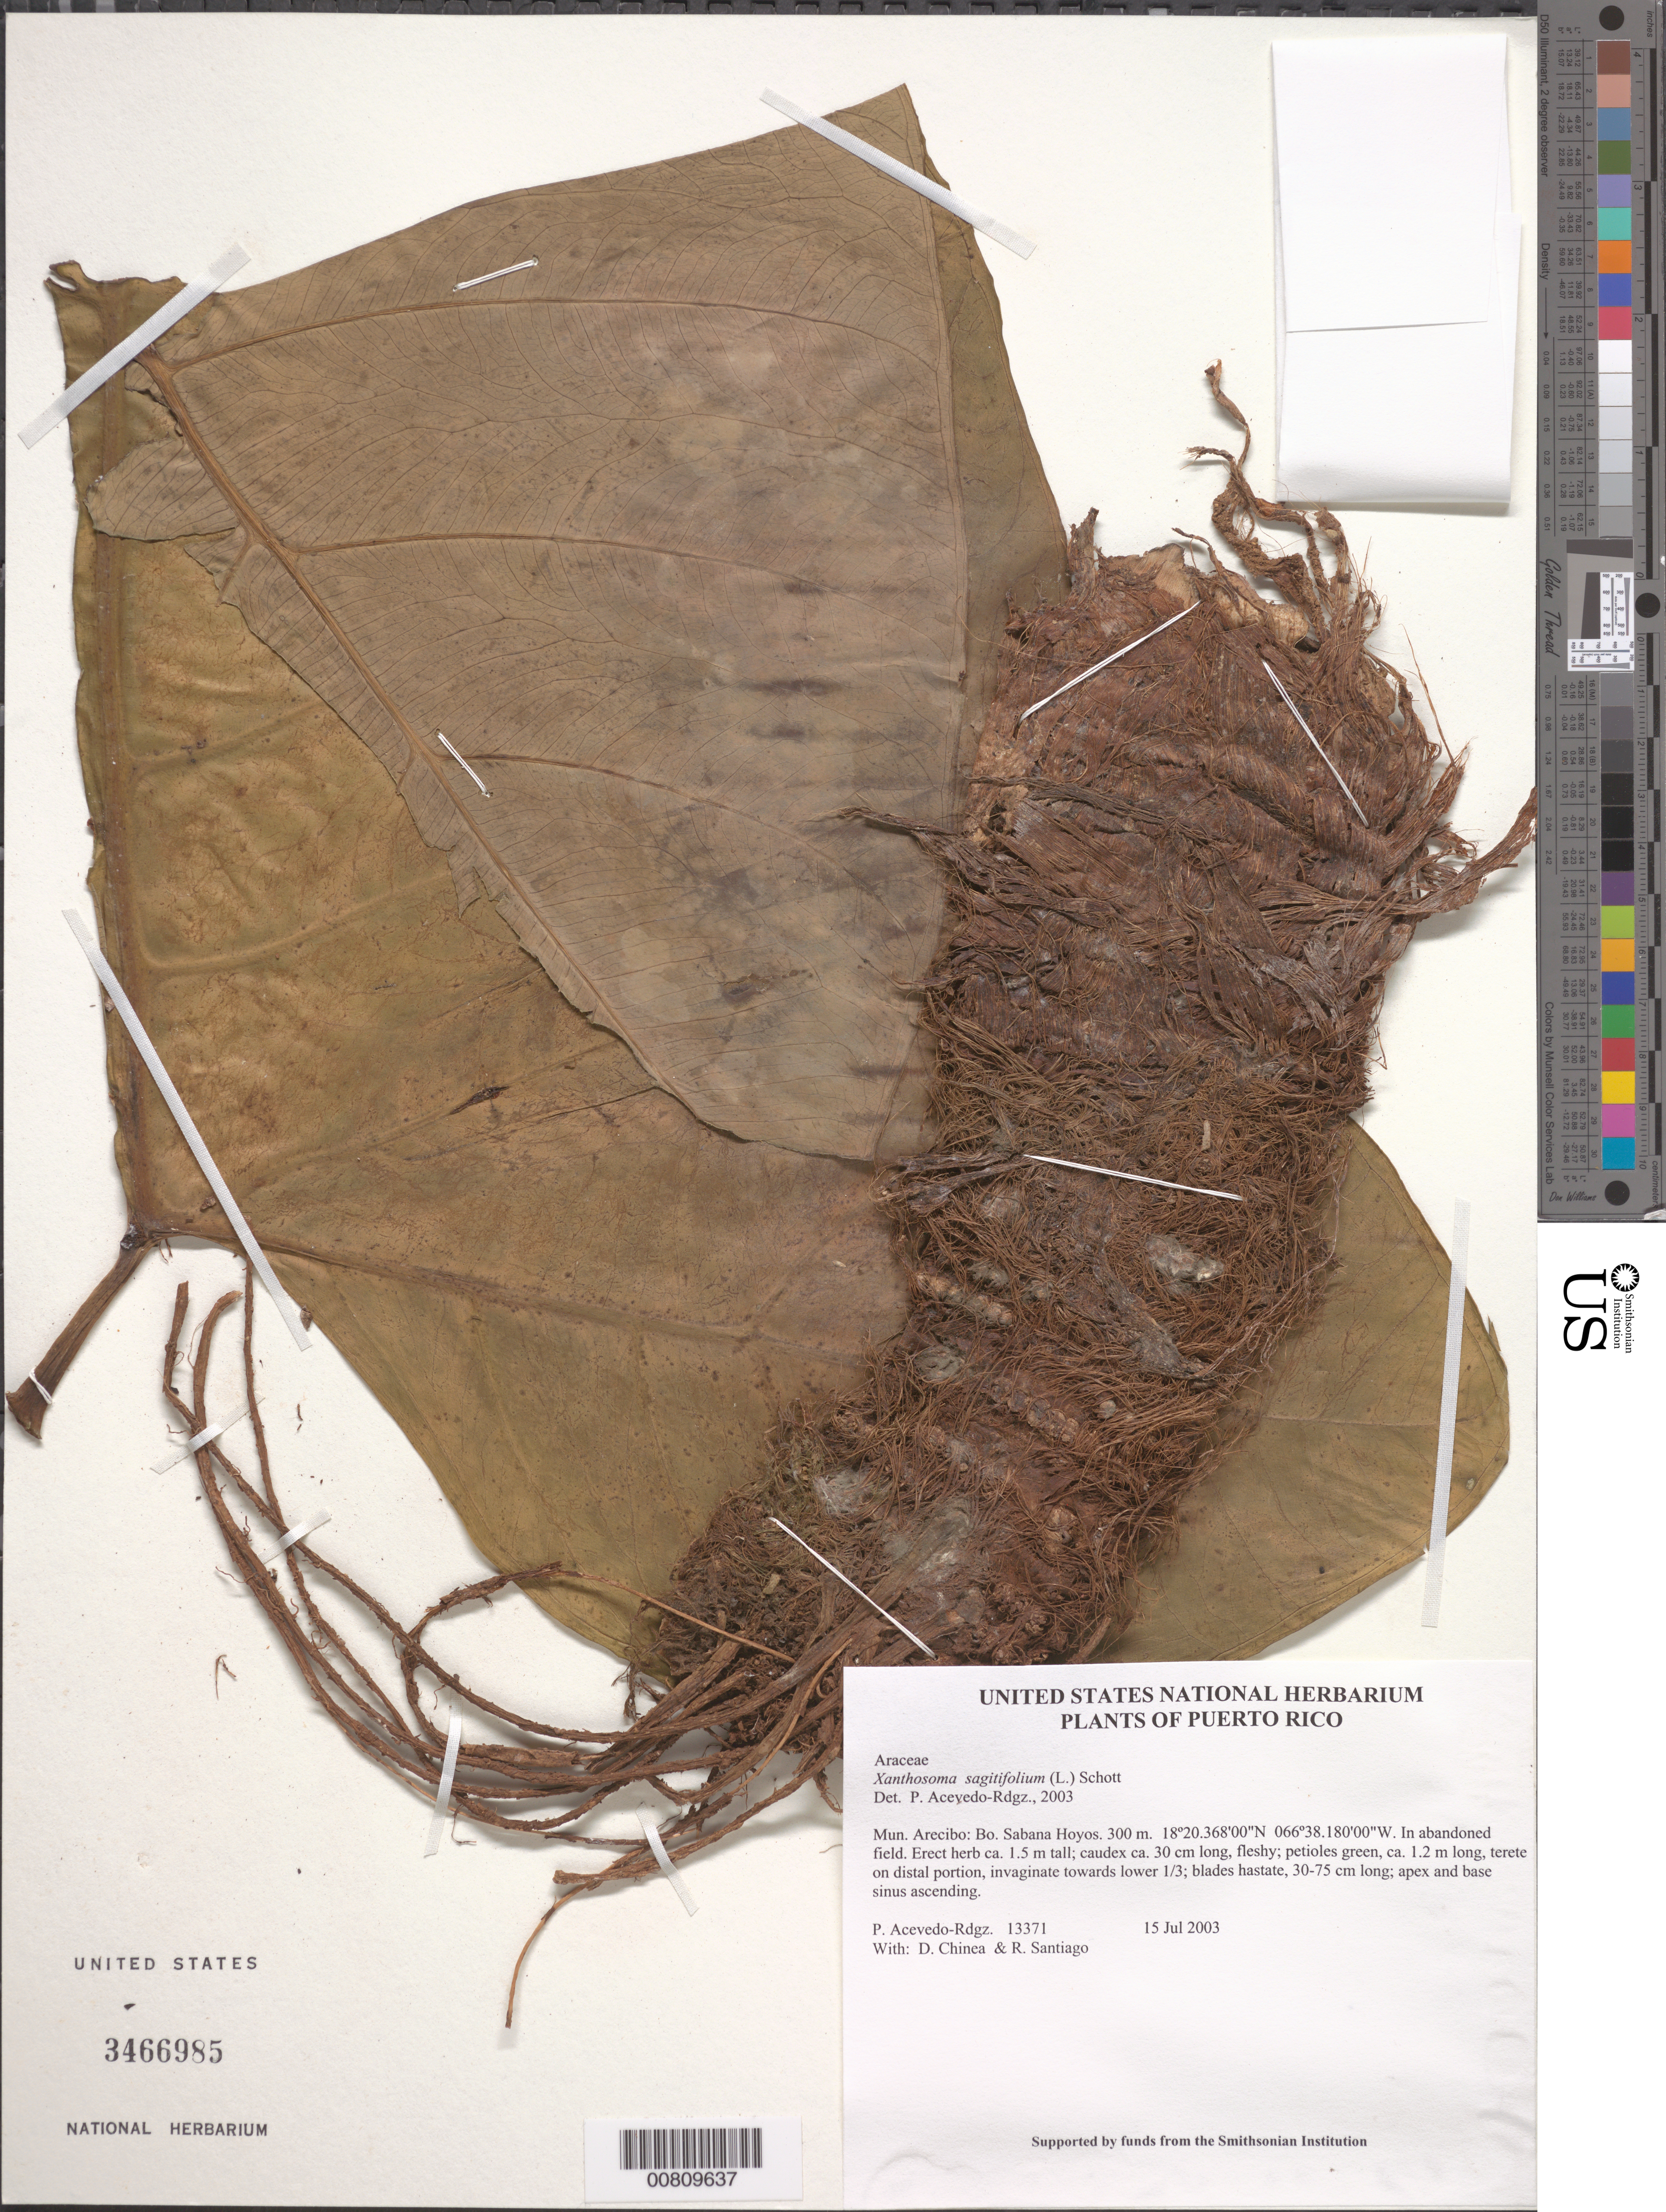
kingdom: Plantae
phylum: Tracheophyta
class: Liliopsida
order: Alismatales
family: Araceae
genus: Xanthosoma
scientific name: Xanthosoma sagittifolium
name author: (L.) Schott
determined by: Acevedo-Rodríguez, P., (BOT), Smithsonian Institution - National Museum of Natural History (UNITED STATES)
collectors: P. Acevedo-Rodr., D. Chinea & R. Santiago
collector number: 13371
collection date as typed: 15 Jul 2003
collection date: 2003-07-15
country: Puerto Rico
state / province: Arecibo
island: Puerto Rico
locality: Mun. Arecibo: Bo. Sabana Hoyos.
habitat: In abandoned field.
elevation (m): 300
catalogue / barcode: US 3466985